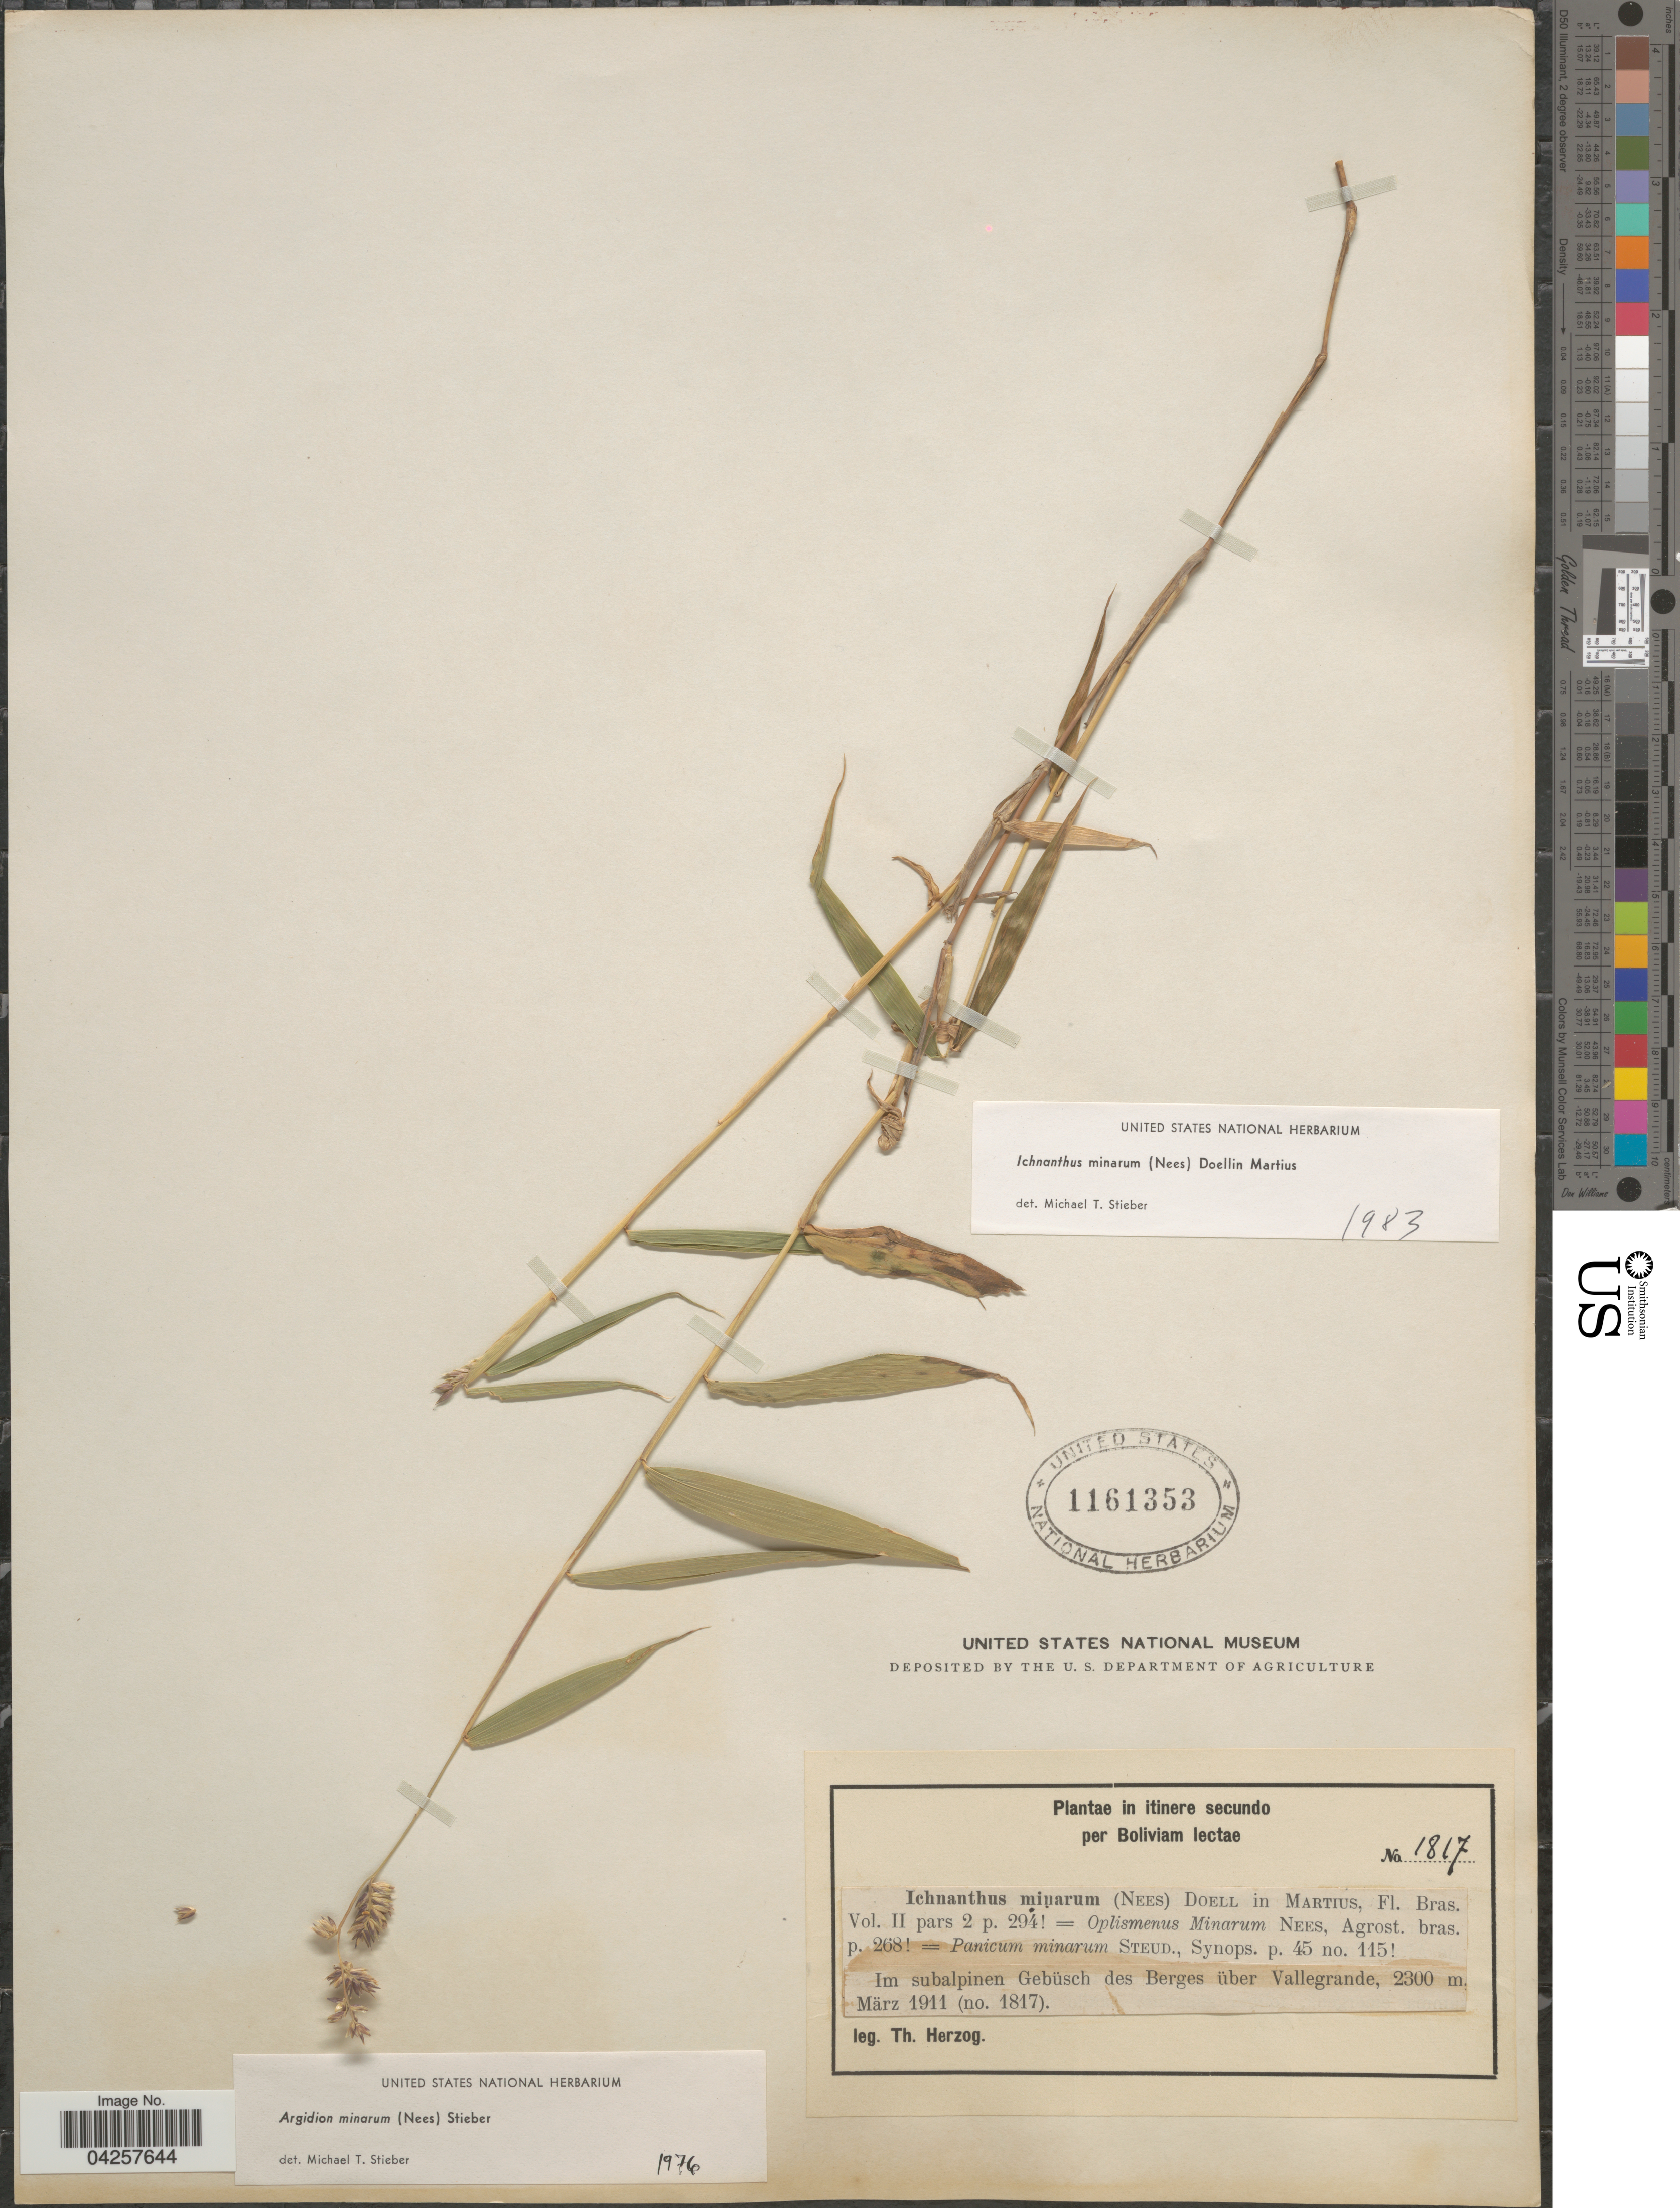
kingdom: Plantae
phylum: Tracheophyta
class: Liliopsida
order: Poales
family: Poaceae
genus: Echinolaena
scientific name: Echinolaena minarum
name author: (Nees) Pilg.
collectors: T. Herzog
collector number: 1817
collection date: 1911-03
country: Bolivia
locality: In itinere secundo per Boliviam lectae. Im subalpinen Gebüsch des Berges über Vallegrande.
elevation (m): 2300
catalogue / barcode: US 1161353